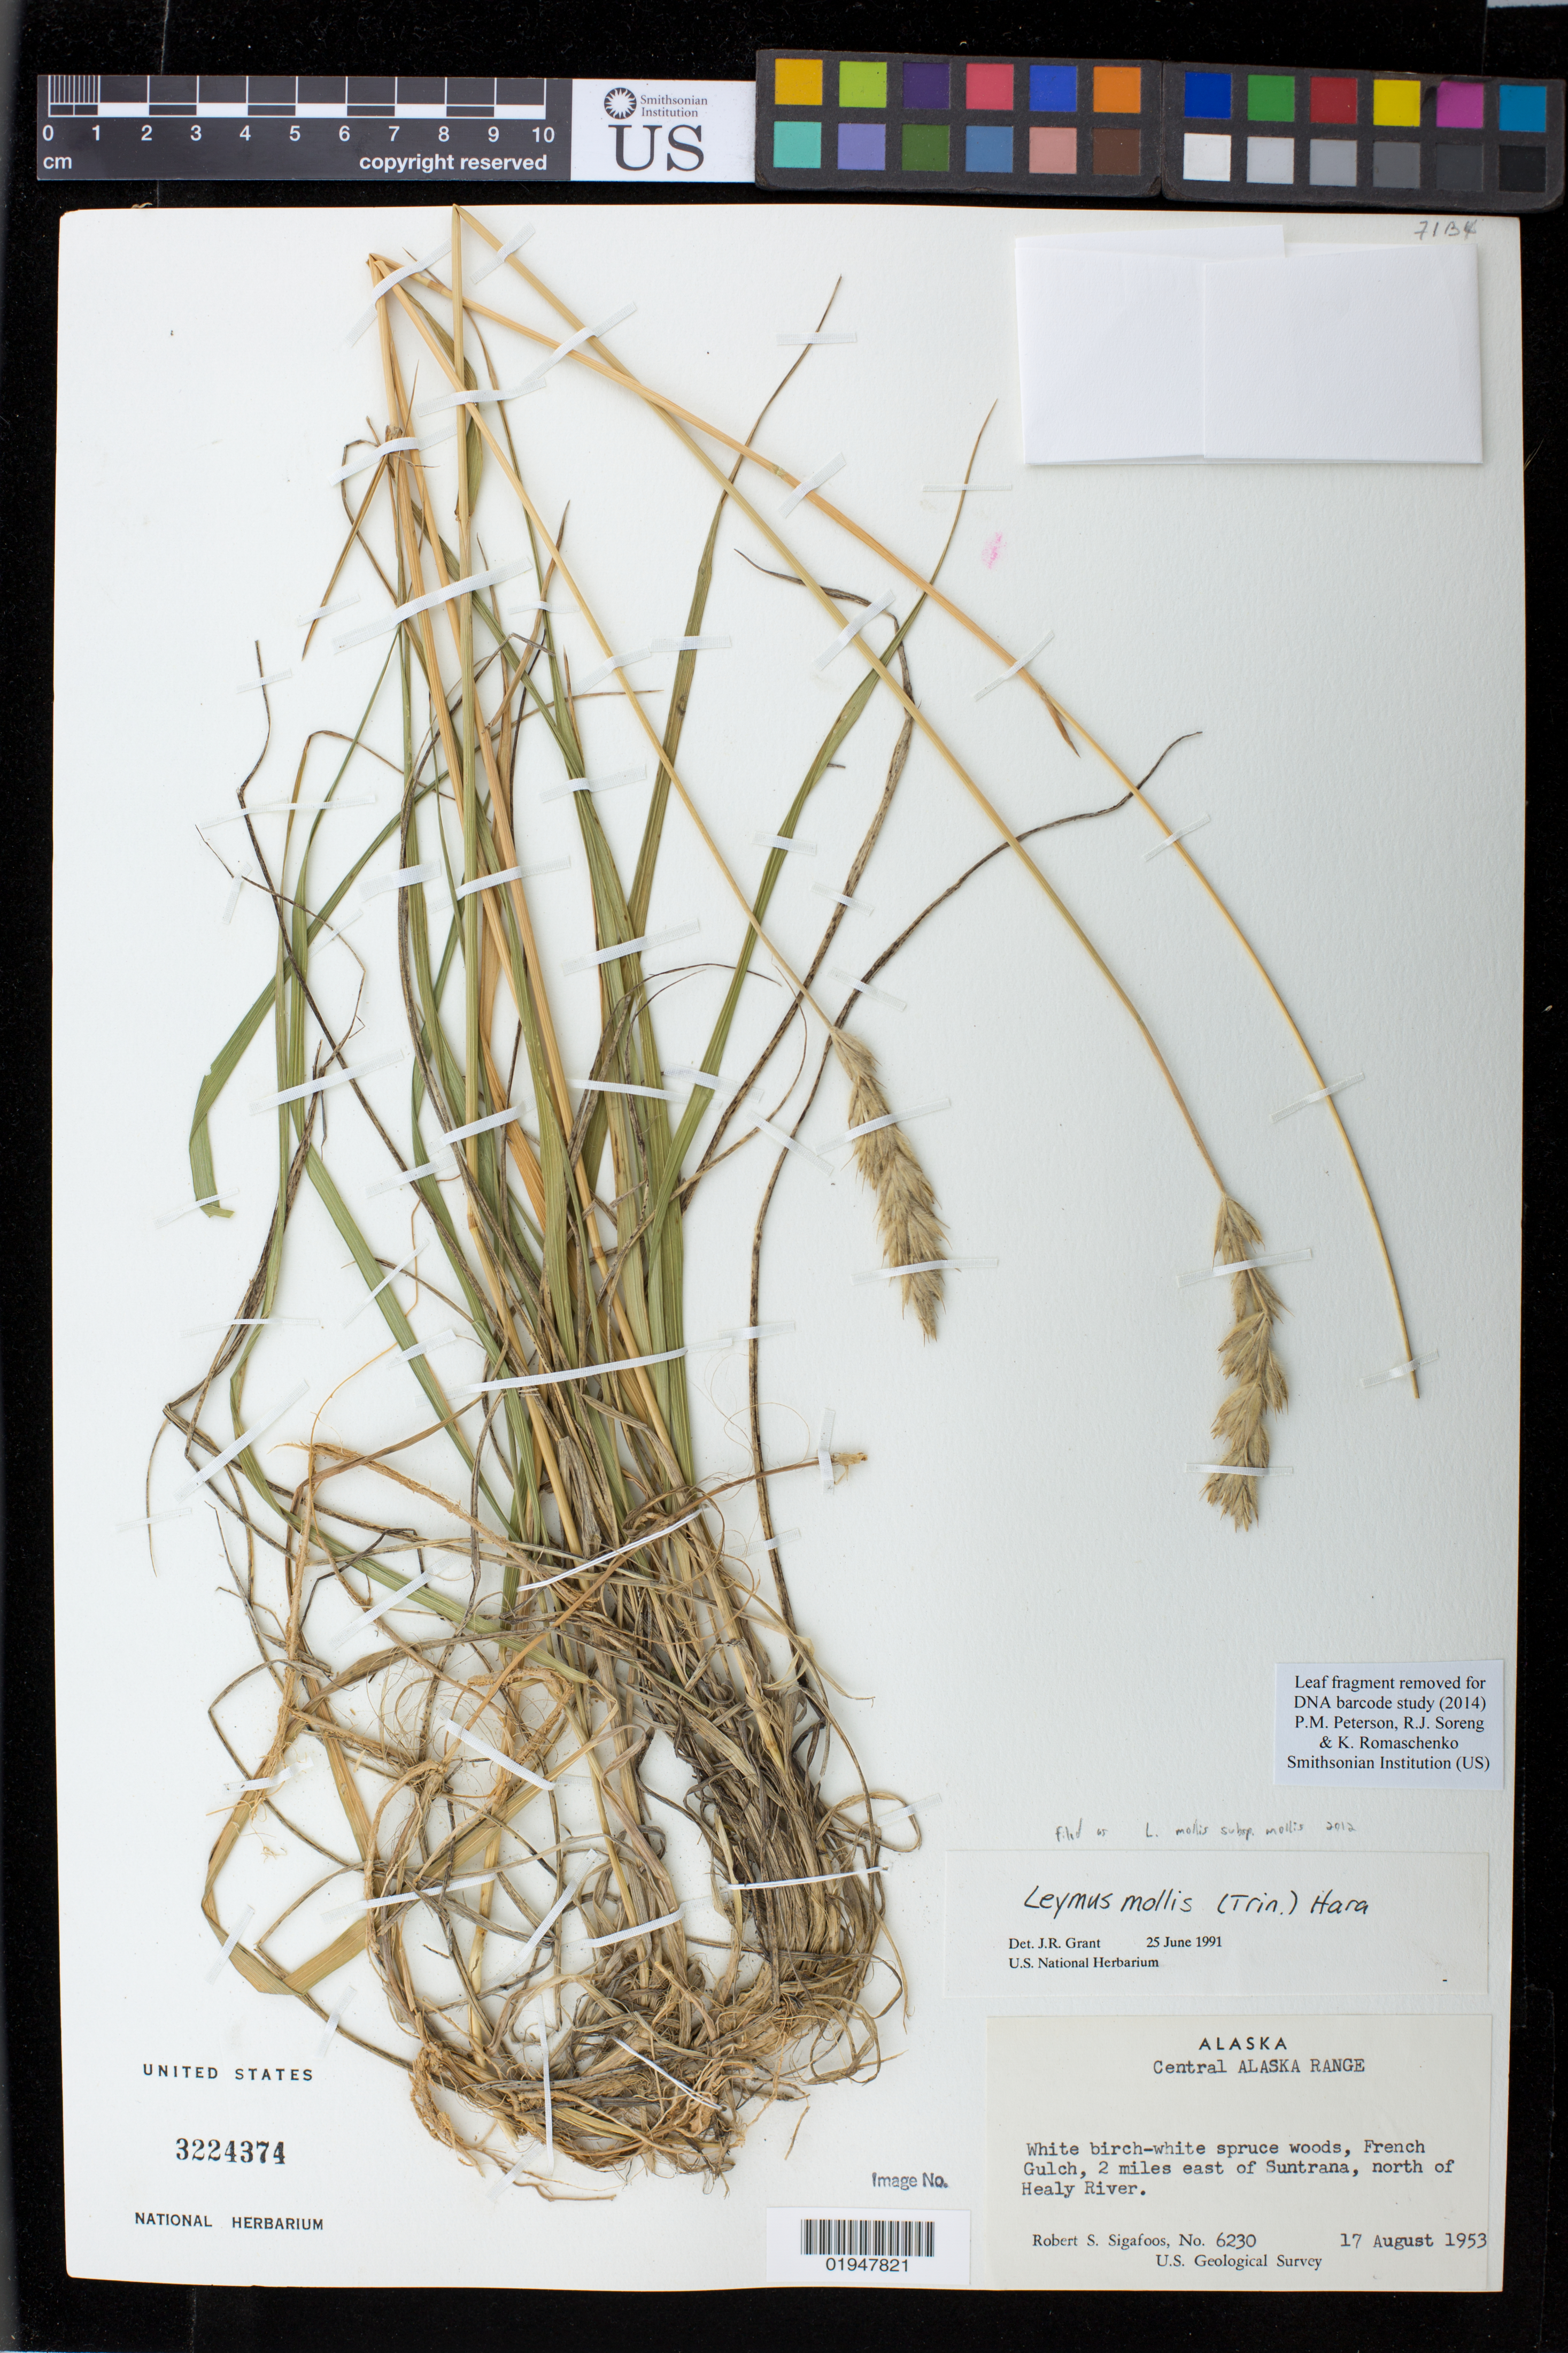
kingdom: Plantae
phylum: Tracheophyta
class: Liliopsida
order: Poales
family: Poaceae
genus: Leymus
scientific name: Leymus mollis subsp. mollis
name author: (Trin.) Pilg.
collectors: R. Sigafoos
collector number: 6230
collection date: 1953-08-17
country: United States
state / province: Alaska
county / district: Denali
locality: French Gulch, 2 miles east of Suntrana, north of Healy River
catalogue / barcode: US 3224374